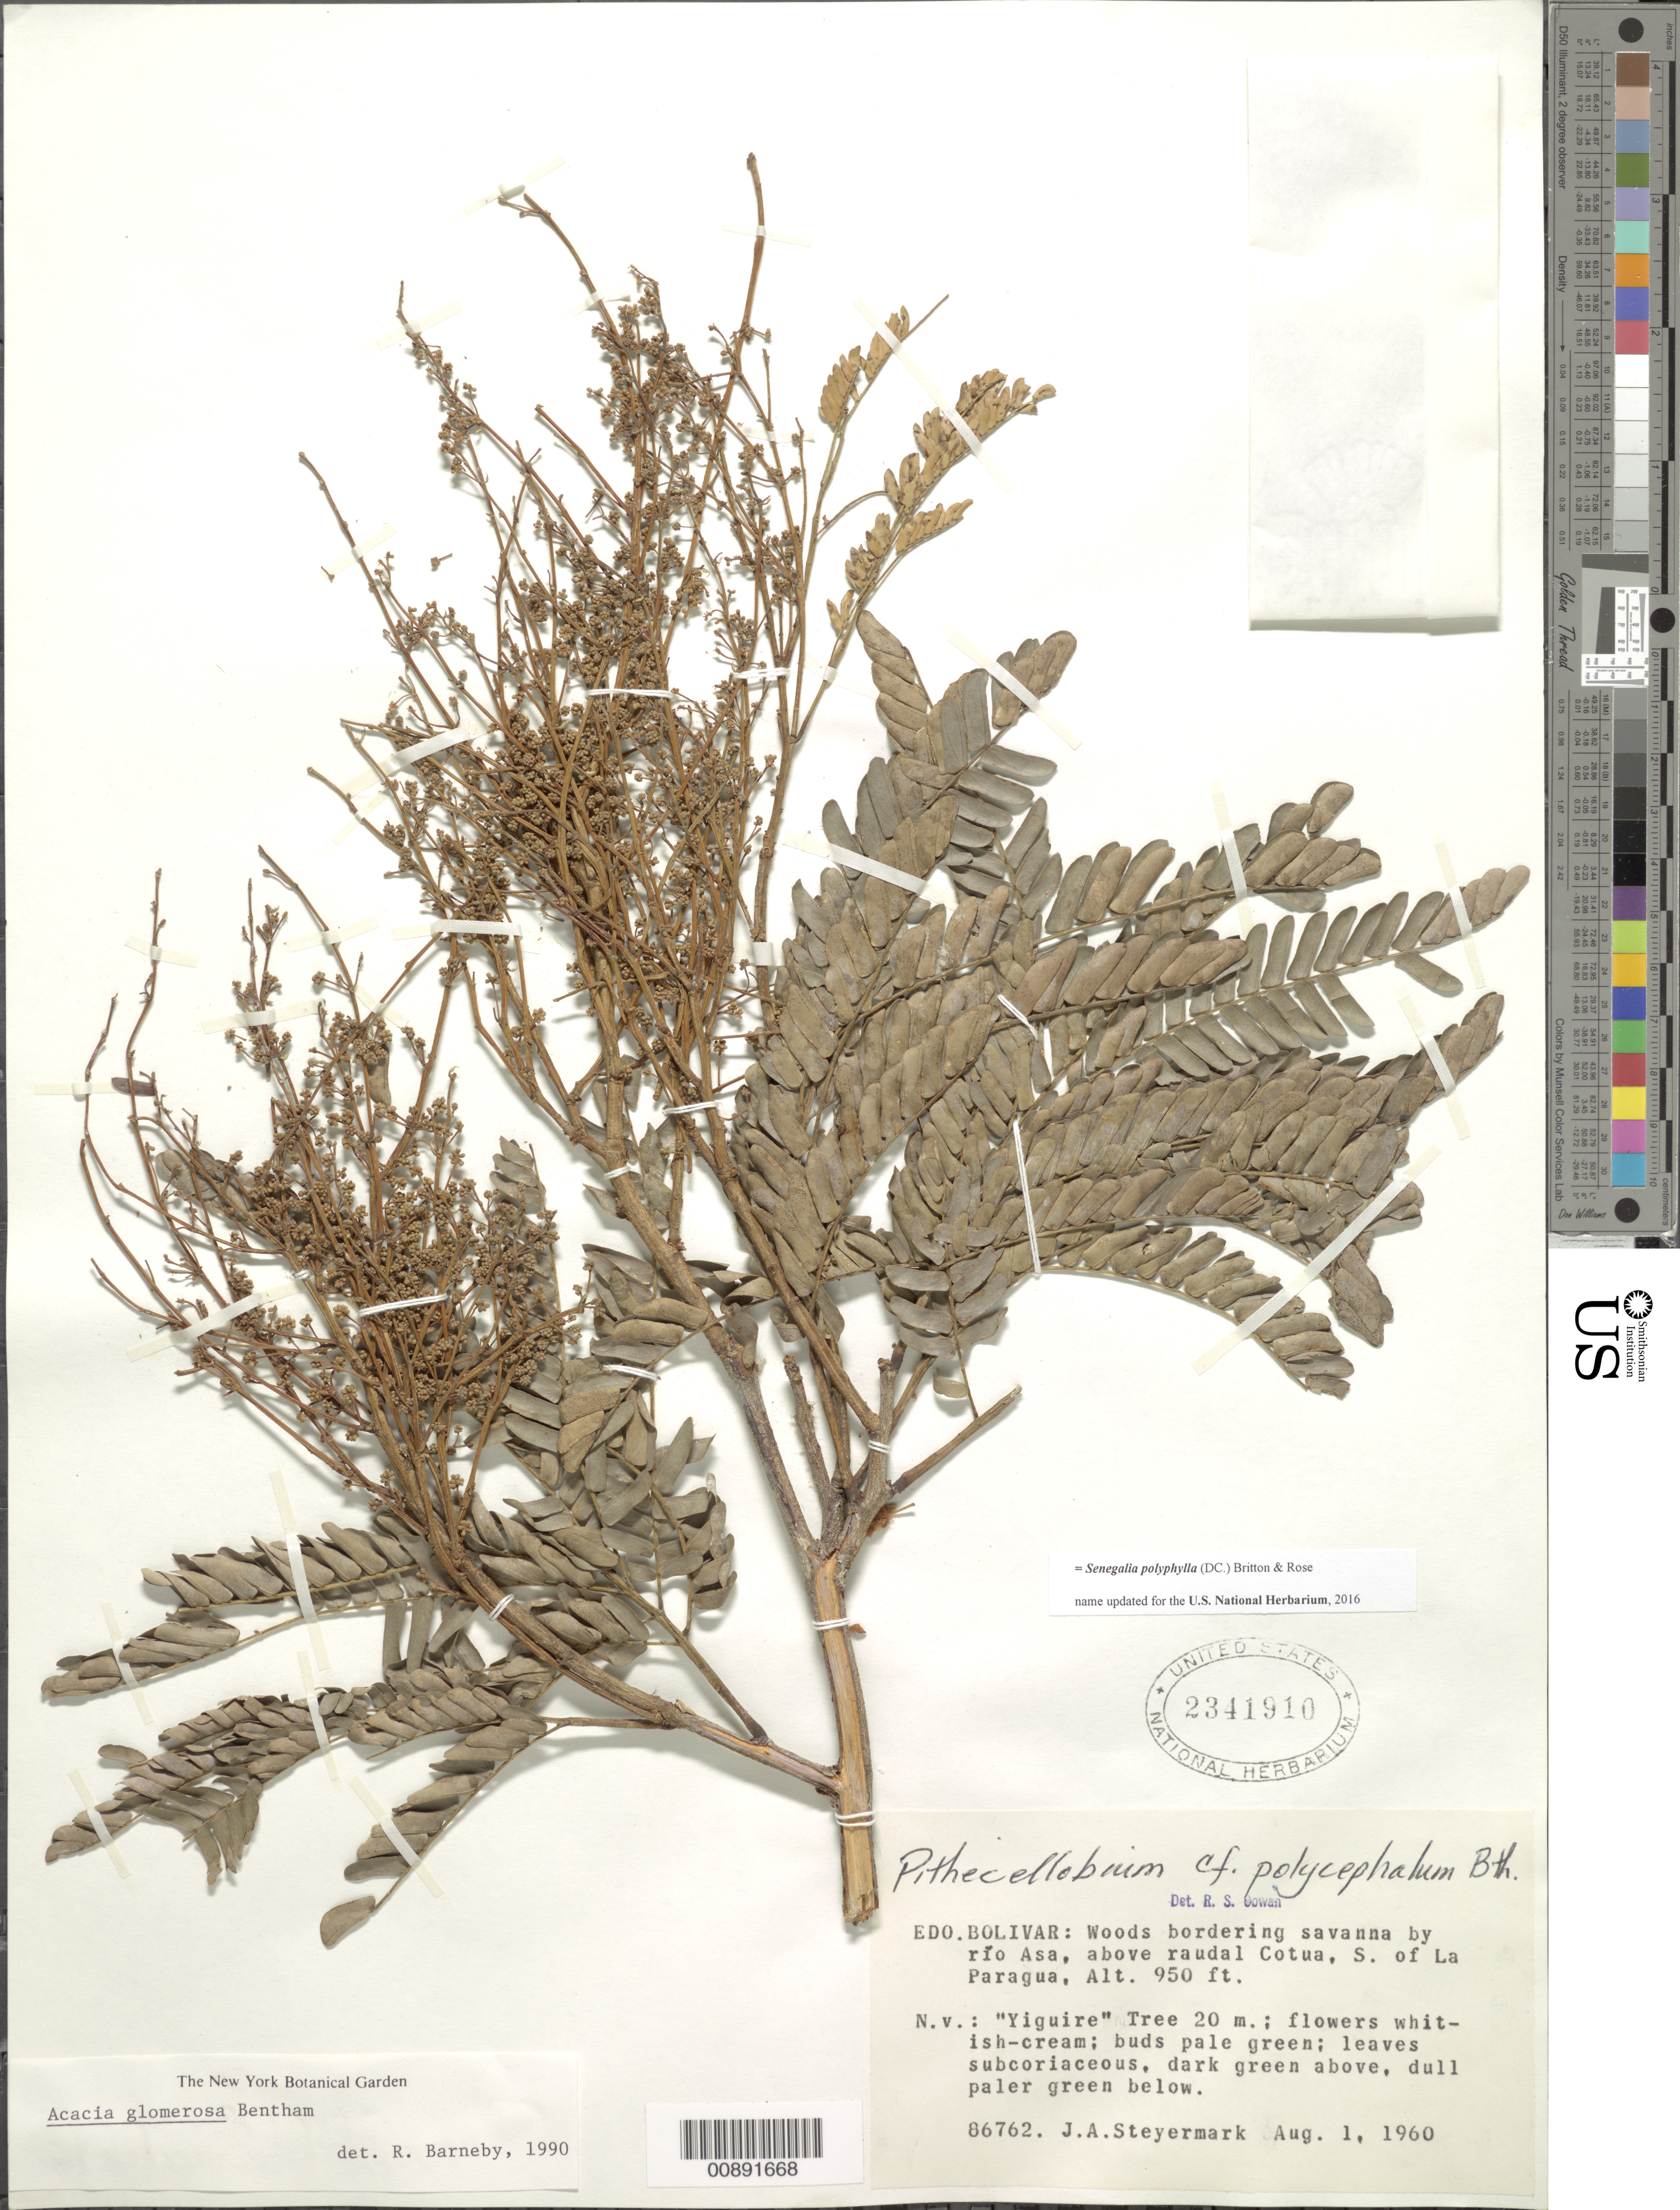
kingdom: Plantae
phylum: Tracheophyta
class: Magnoliopsida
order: Fabales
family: Fabaceae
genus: Senegalia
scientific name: Senegalia polyphylla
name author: (DC.) Britton & Rose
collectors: J. Steyermark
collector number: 86762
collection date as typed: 1-Aug-60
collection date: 1960-08-01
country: Venezuela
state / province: Bolívar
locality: Río Asa, above Raudal Cotua, S of La Paragua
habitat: Woods bordering savanna by rio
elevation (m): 290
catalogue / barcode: US 2341910